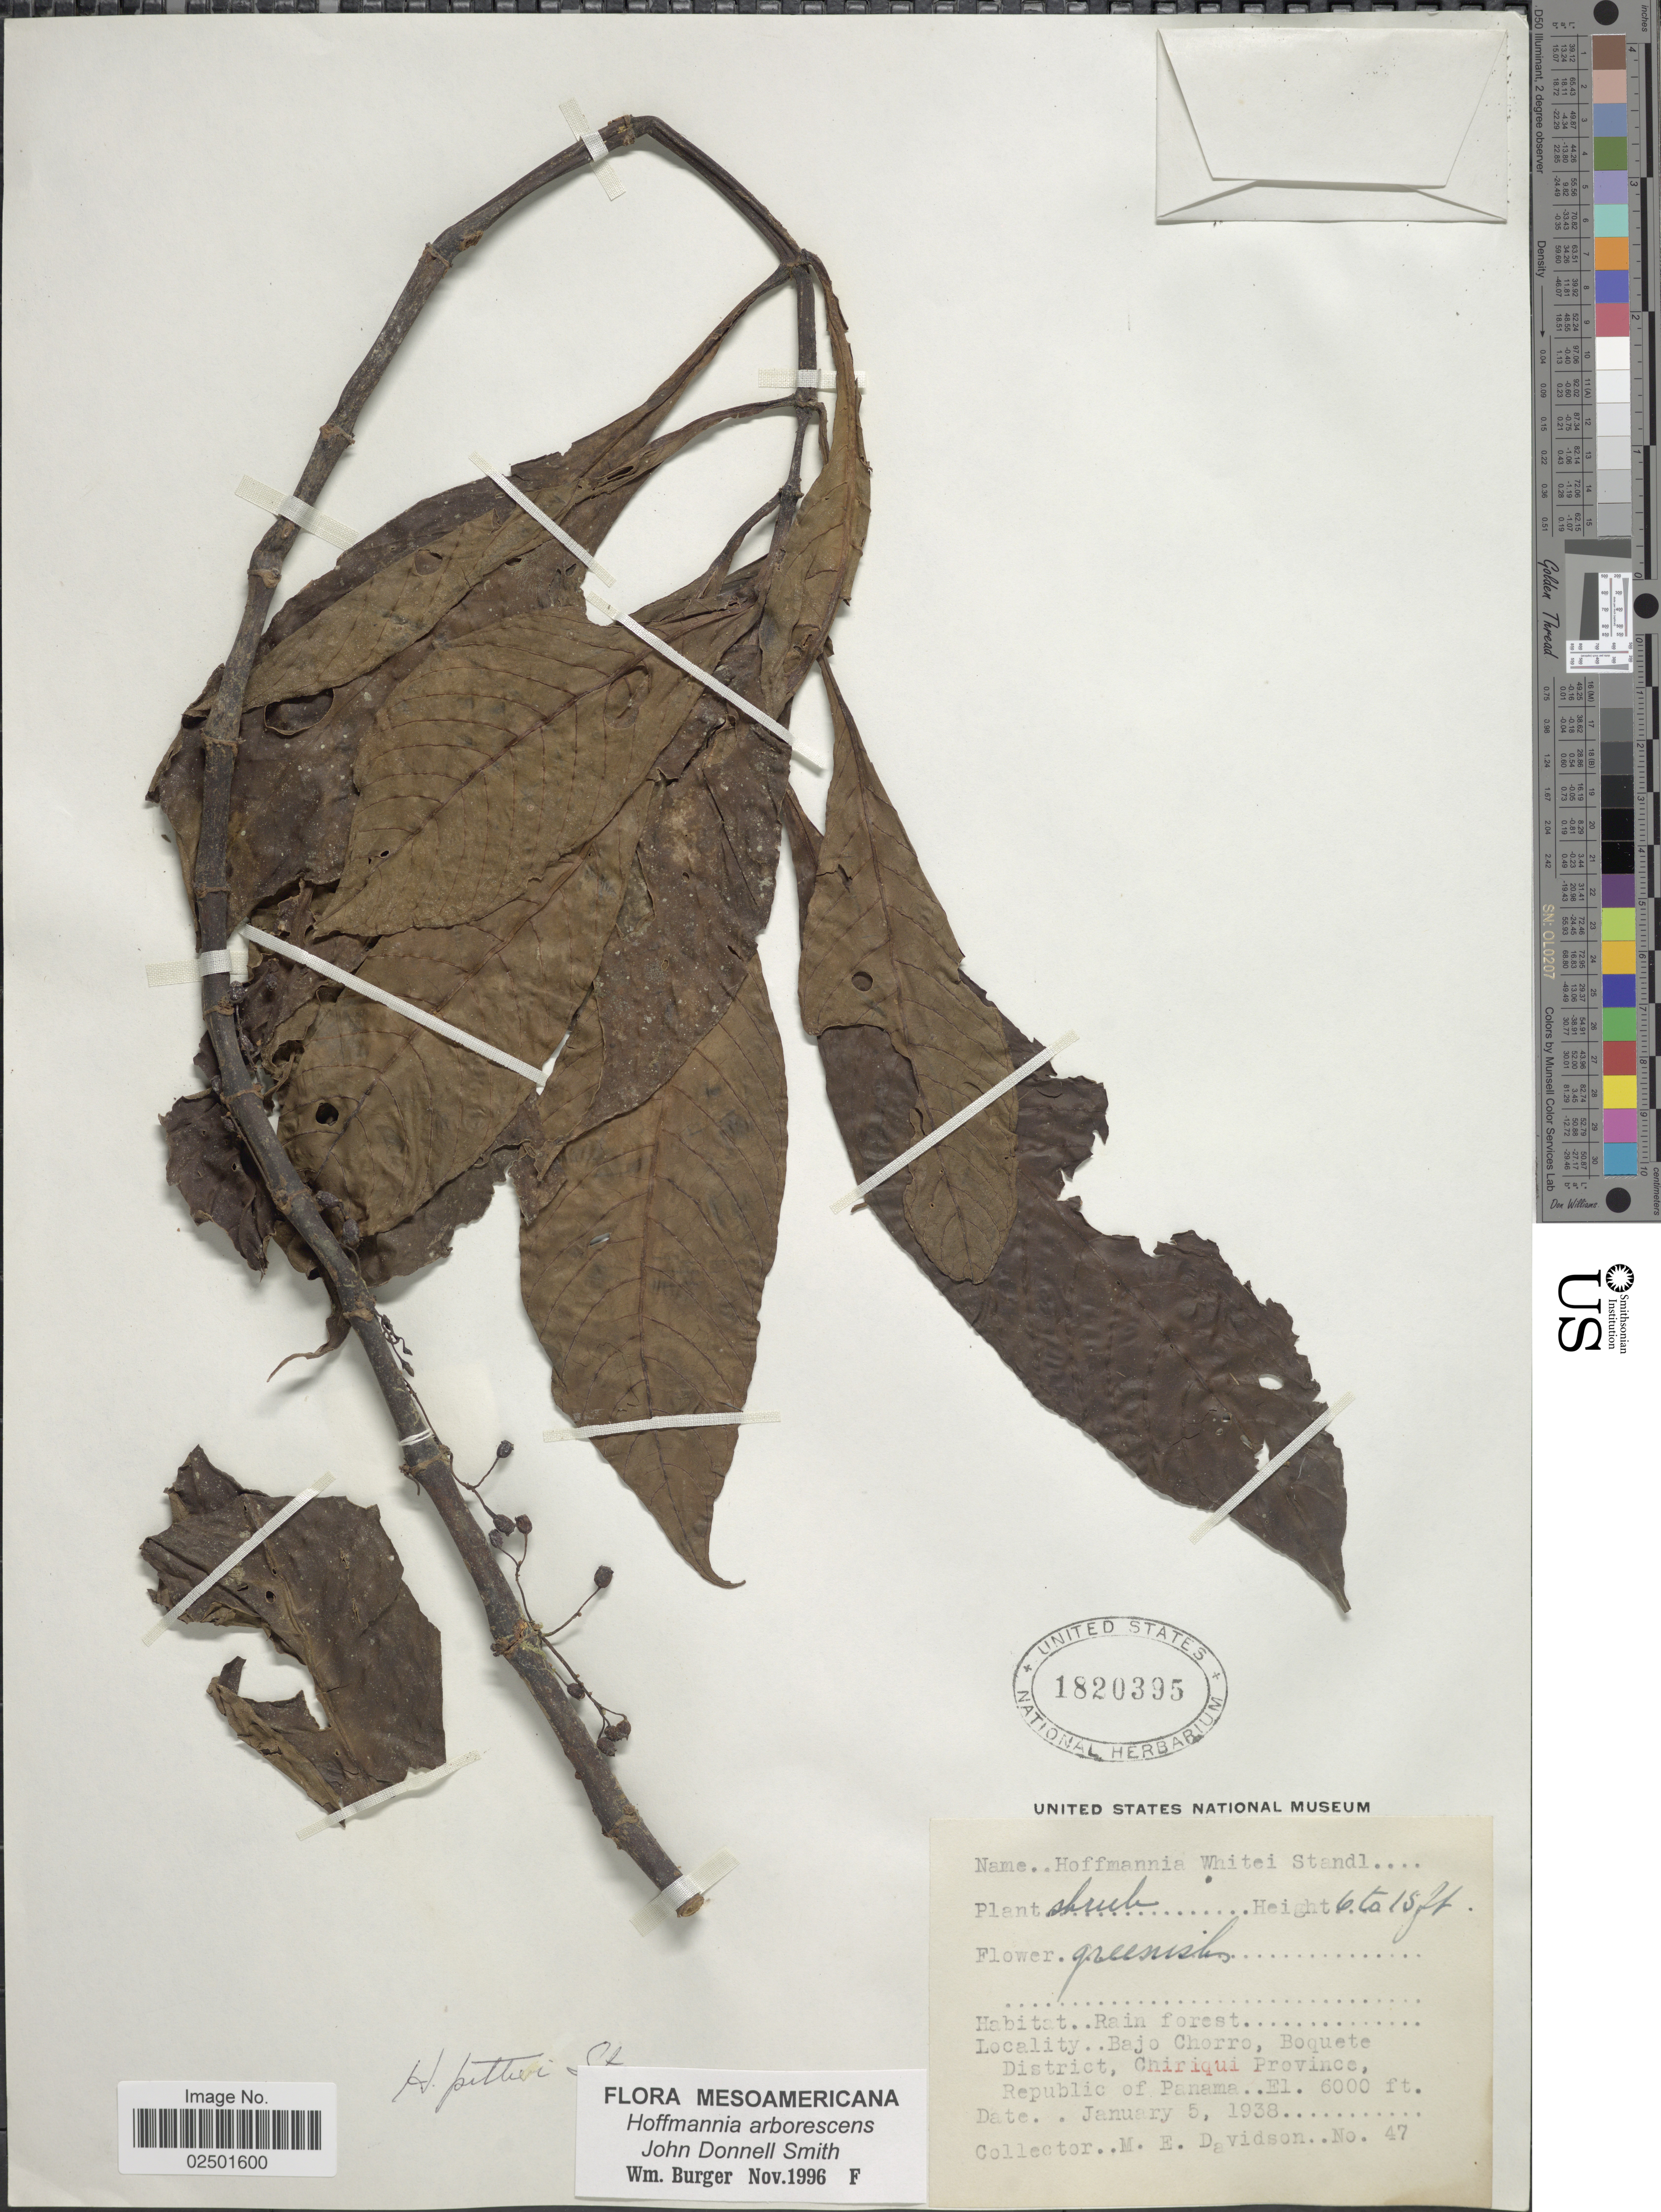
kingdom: Plantae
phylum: Tracheophyta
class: Magnoliopsida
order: Gentianales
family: Rubiaceae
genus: Hoffmannia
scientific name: Hoffmannia arborescens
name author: Donn. Sm.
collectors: M. E. Davidson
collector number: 47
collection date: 1938-01-05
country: Panama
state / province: Chiriqui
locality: Rain forest, Bajo Chorro, Boquete District, Republic of Panama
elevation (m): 1829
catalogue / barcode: US 1820395